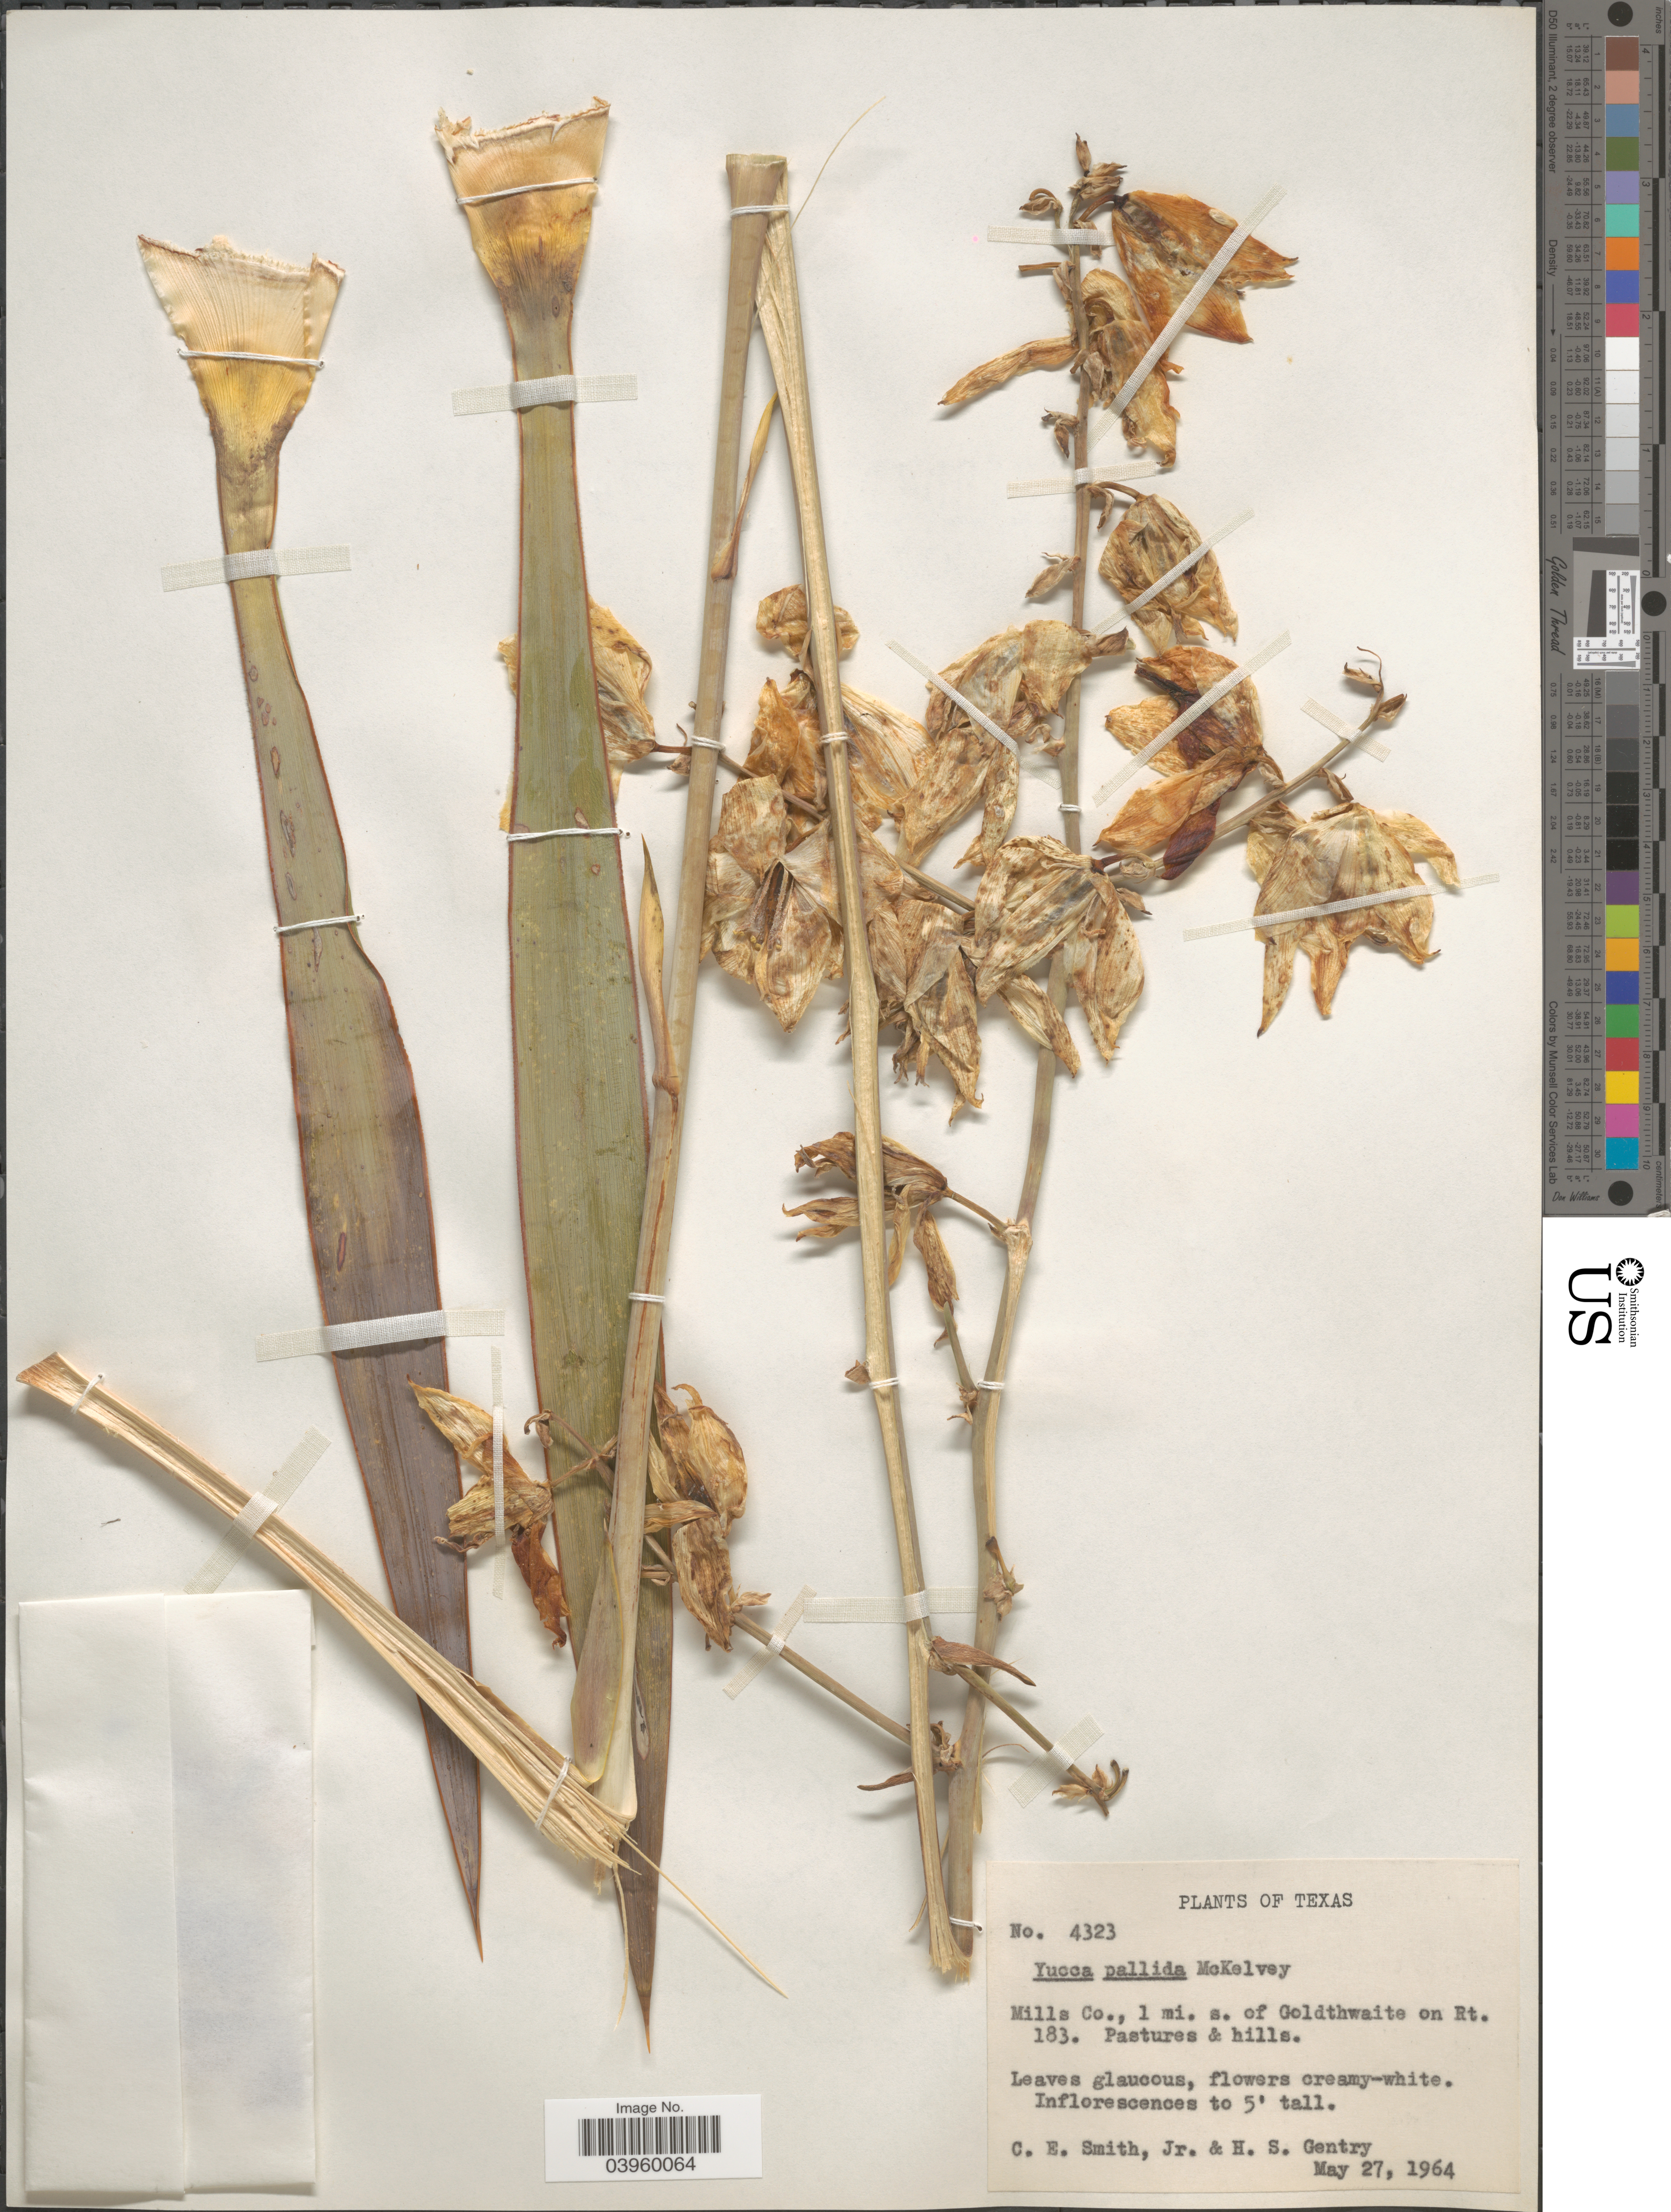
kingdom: Plantae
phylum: Tracheophyta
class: Liliopsida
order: Asparagales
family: Asparagaceae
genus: Yucca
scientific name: Yucca pallida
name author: McKelvey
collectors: C. E. Smith Jr. & H. S. Gentry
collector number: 4323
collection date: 1964-05-27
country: United States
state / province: Texas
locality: Mills Co., 1 mi. s. of Goldthwaite on Rt. 183. Pasture & hills.